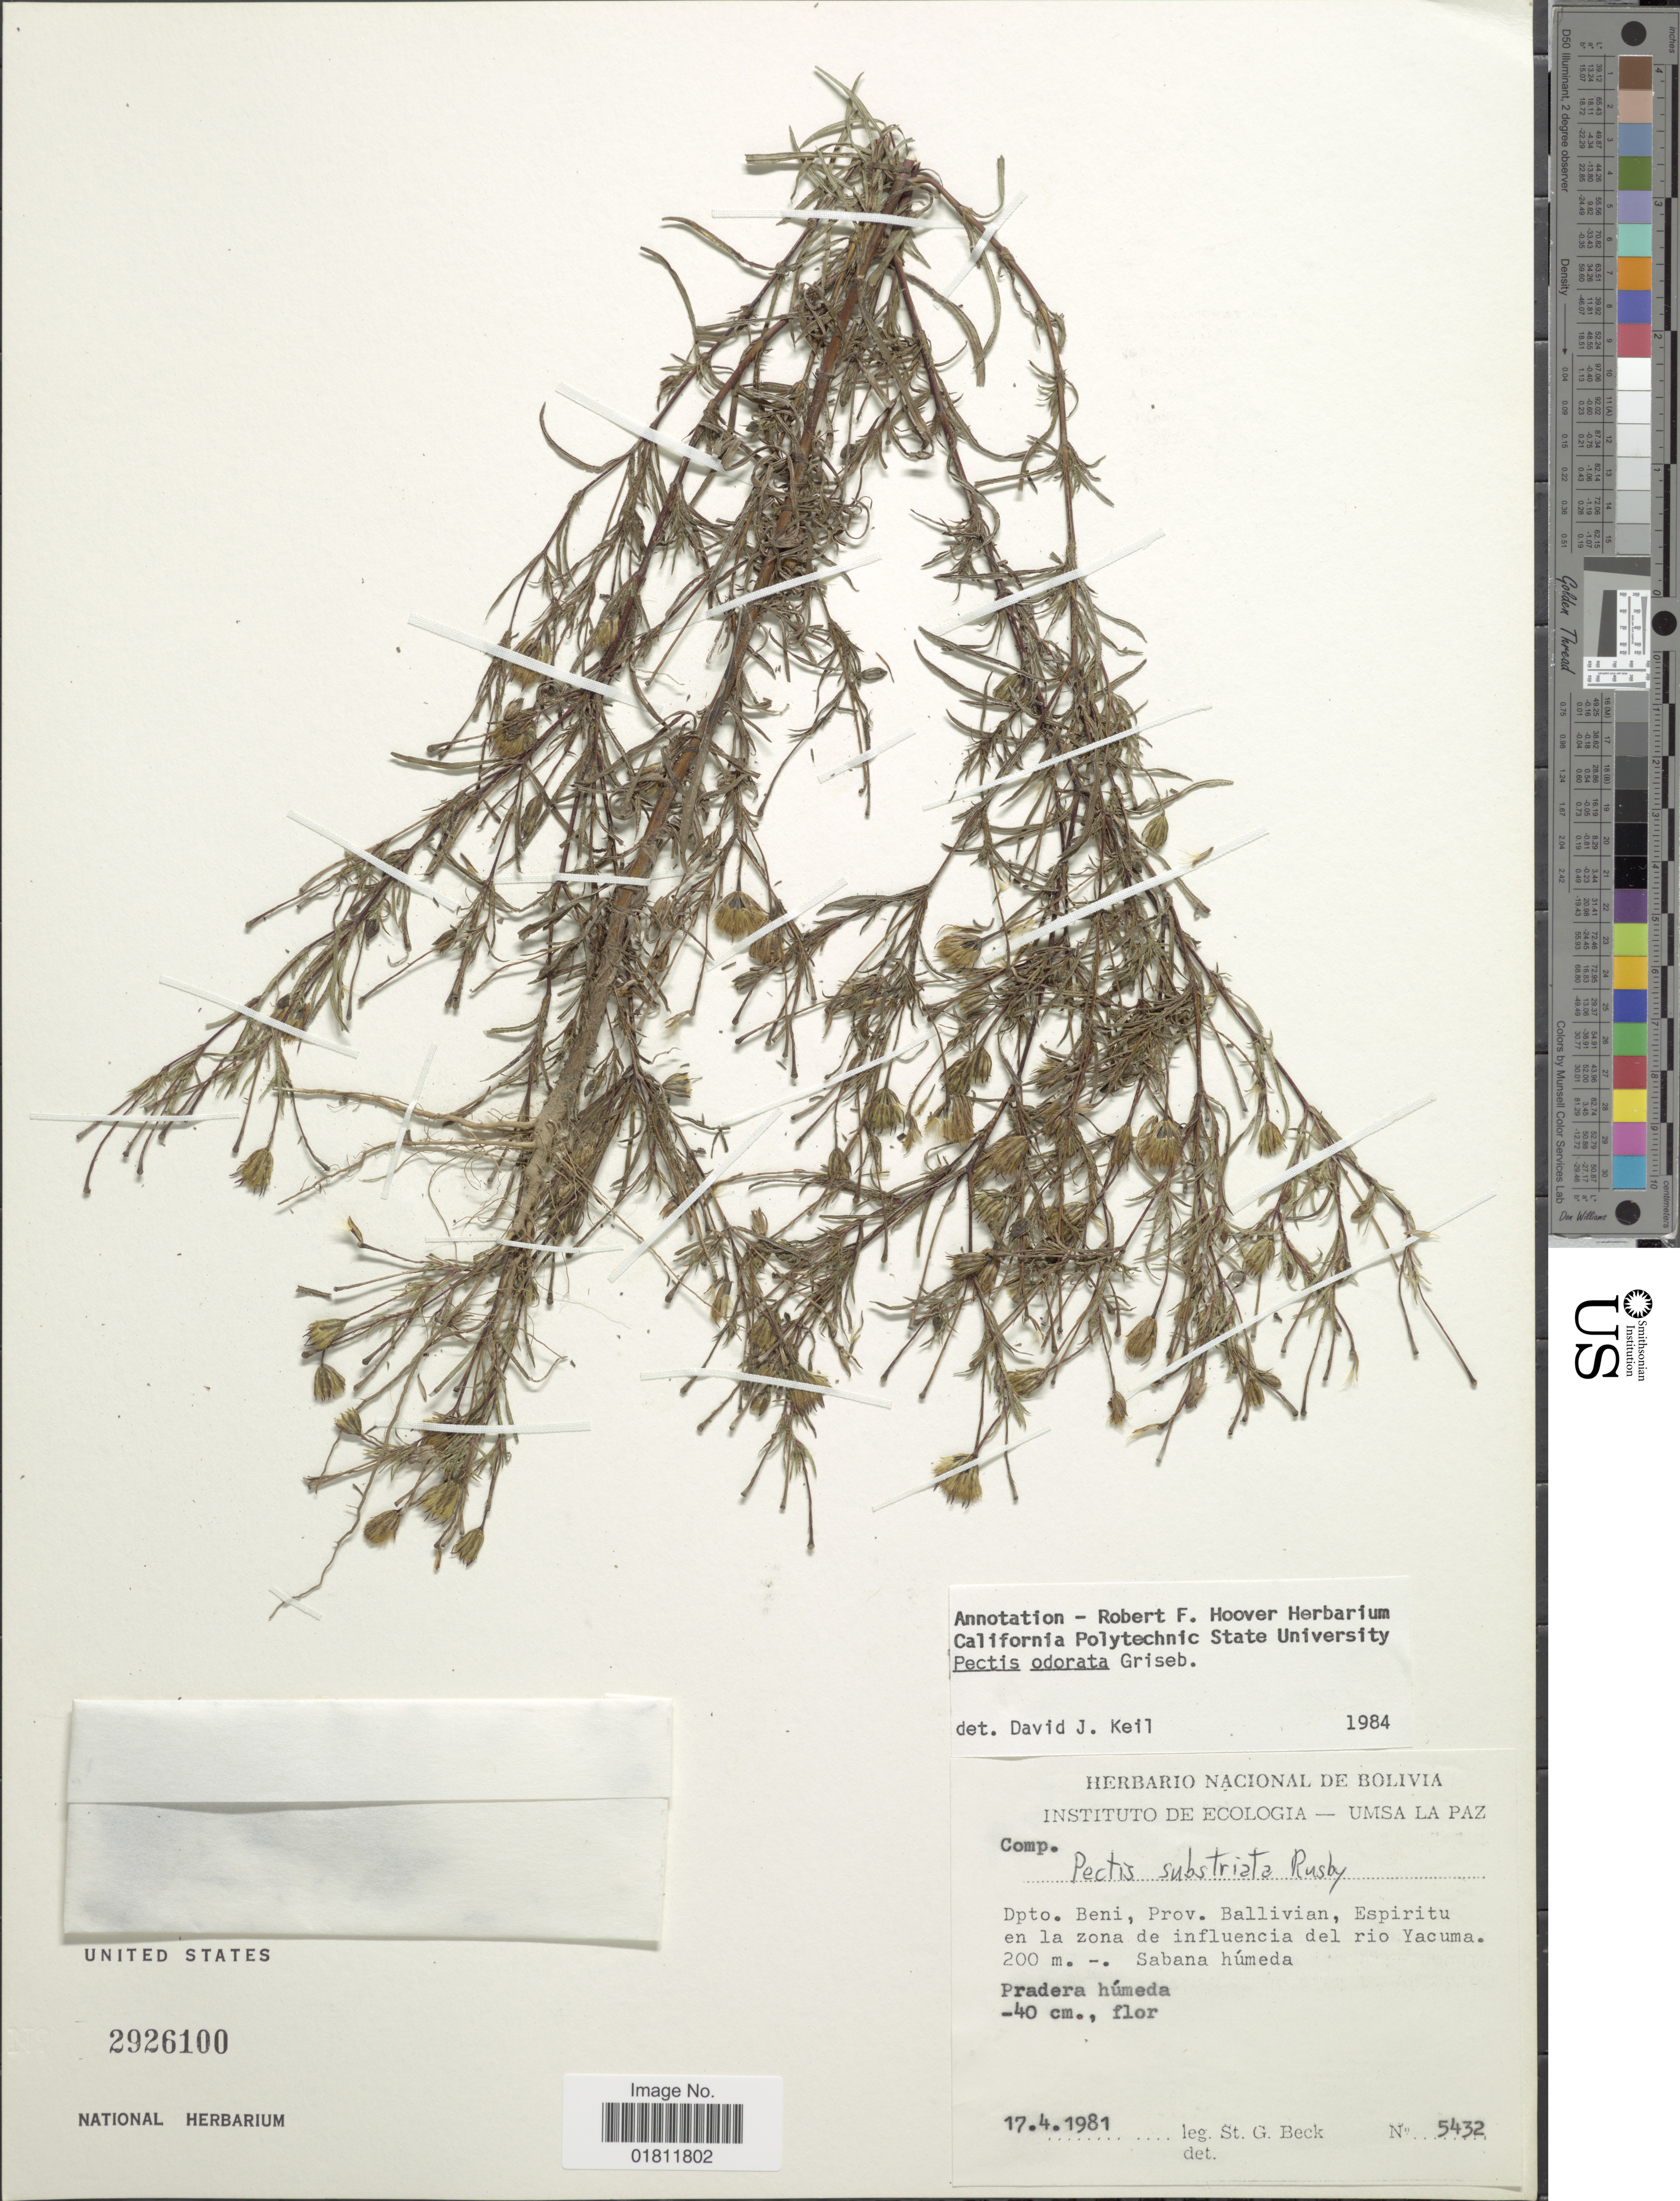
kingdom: Plantae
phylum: Tracheophyta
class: Magnoliopsida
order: Asterales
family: Asteraceae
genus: Pectis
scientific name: Pectis odorata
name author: Griseb.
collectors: S. G. Beck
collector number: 5432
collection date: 1981-04-17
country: Bolivia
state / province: Beni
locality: Dpto. Beni. Prov. Ballivian, Espiritu en la zona de influencia del rio Yacuma.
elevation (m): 200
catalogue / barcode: US 2926100